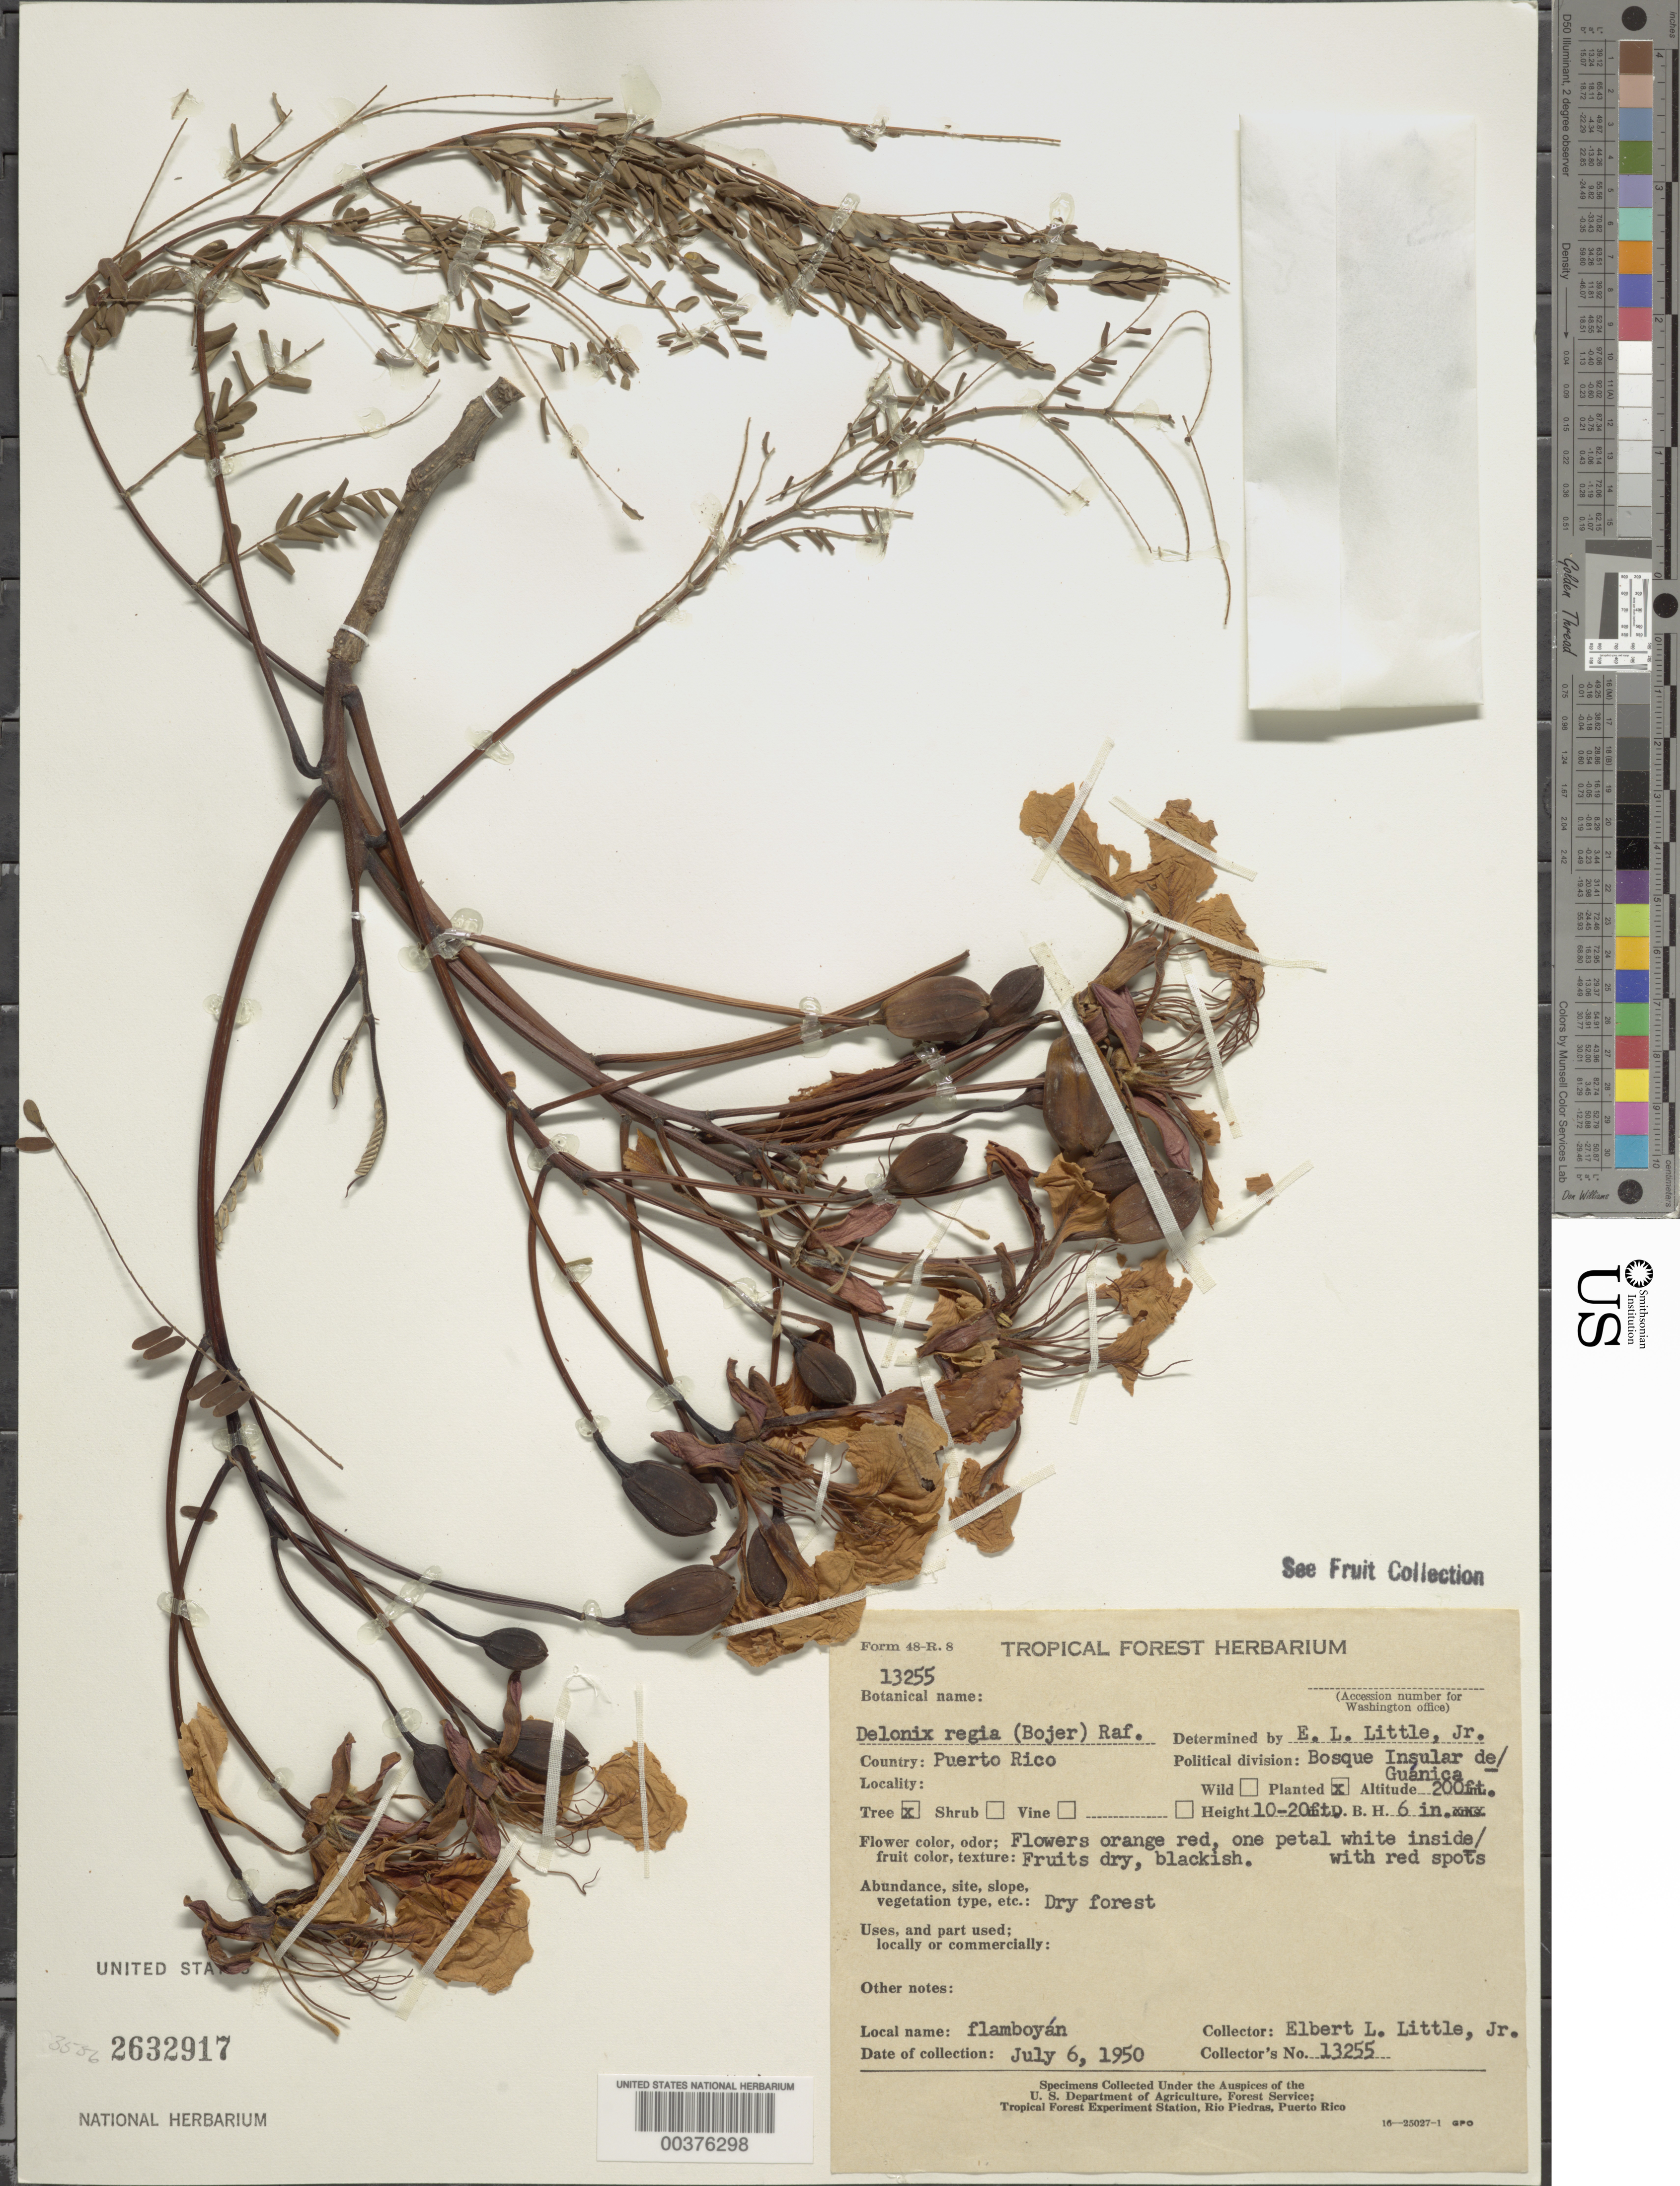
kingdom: Plantae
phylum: Tracheophyta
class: Magnoliopsida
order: Fabales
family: Fabaceae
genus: Delonix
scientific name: Delonix regia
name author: (Bojer ex Hook.) Raf.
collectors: E. L. Little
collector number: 13255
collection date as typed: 06 Jul 1950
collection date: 1950-07-06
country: Puerto Rico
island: Greater Antilles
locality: Insular de guanica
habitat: Dry forest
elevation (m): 200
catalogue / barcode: US 2632917